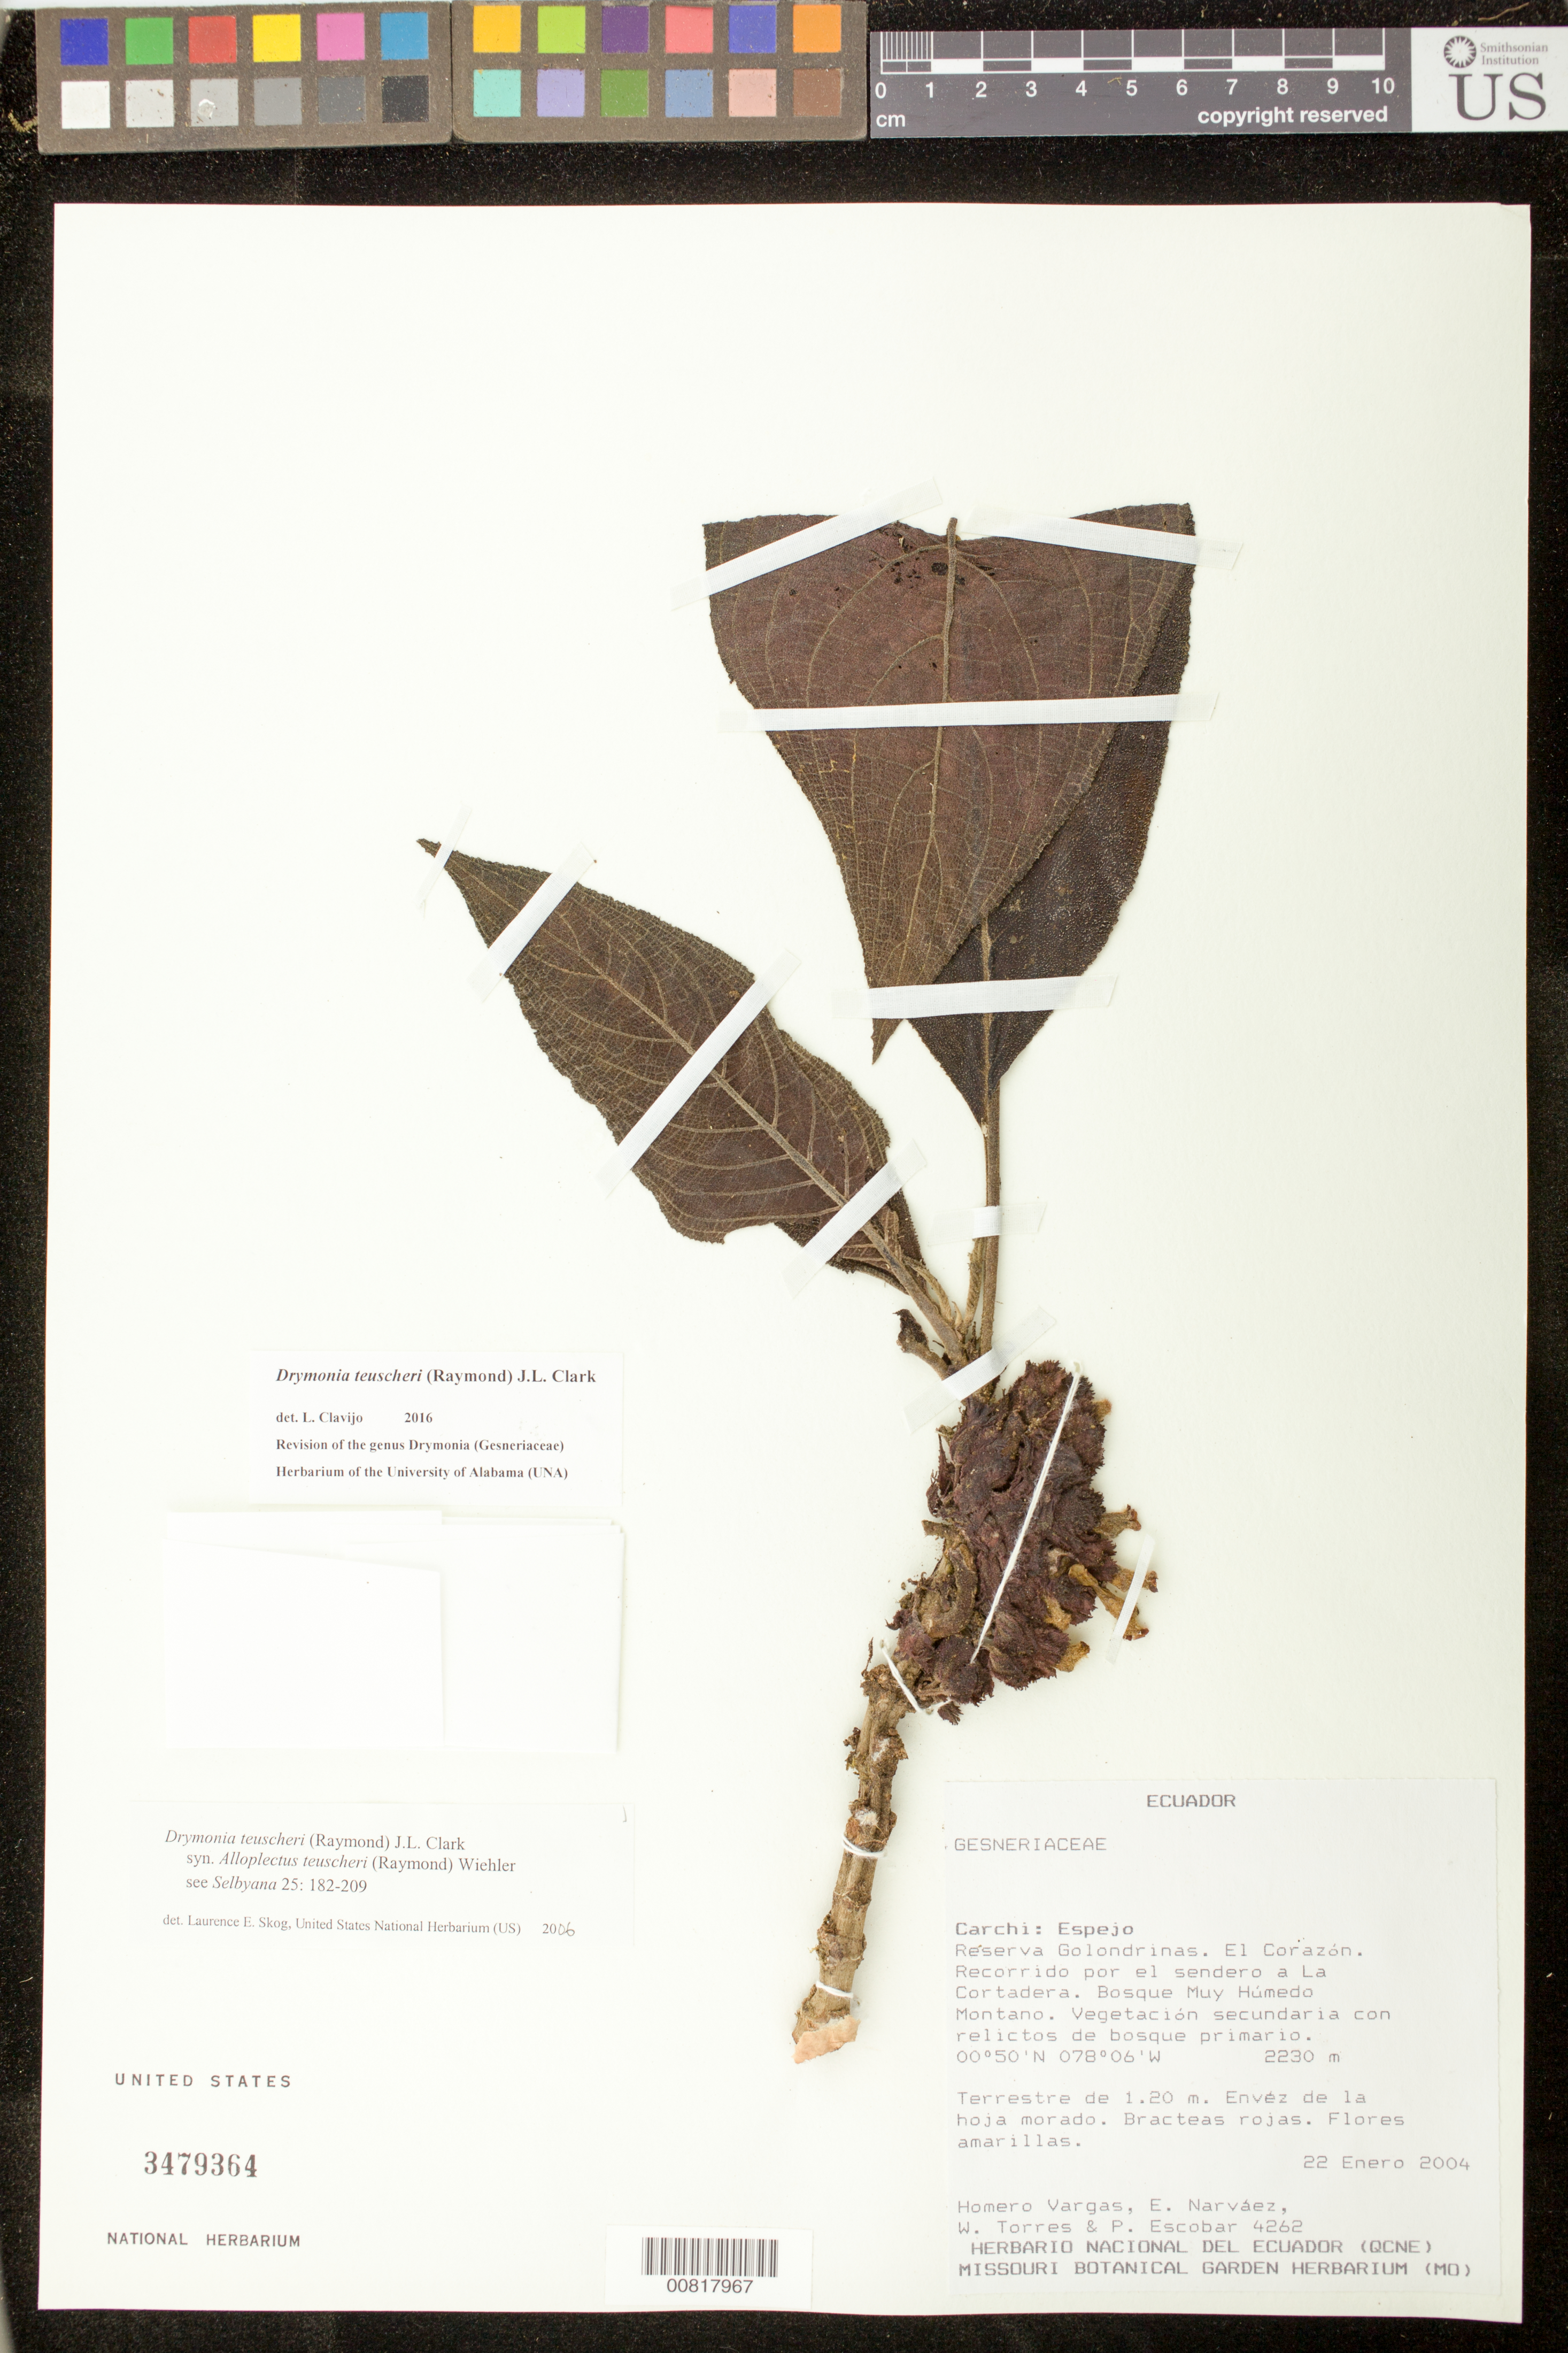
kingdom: Plantae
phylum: Tracheophyta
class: Magnoliopsida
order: Lamiales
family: Gesneriaceae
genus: Drymonia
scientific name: Drymonia teuscheri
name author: (Raymond) J.L. Clark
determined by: Skog, Laurence E.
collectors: H. Vargas, E. Narváez, W. Torres & P. Escobar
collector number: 4262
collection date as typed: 22 Jan 2004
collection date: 2004-01-22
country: Ecuador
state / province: Carchi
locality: Carchi: Espejo. Reserva Golondrinas, El Corazón, recorrido por el sendero a La Cortadera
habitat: Bosque muy húmedo montano. Vegetación secundaria con relictos de bosque primario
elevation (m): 2230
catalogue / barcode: US 3479364